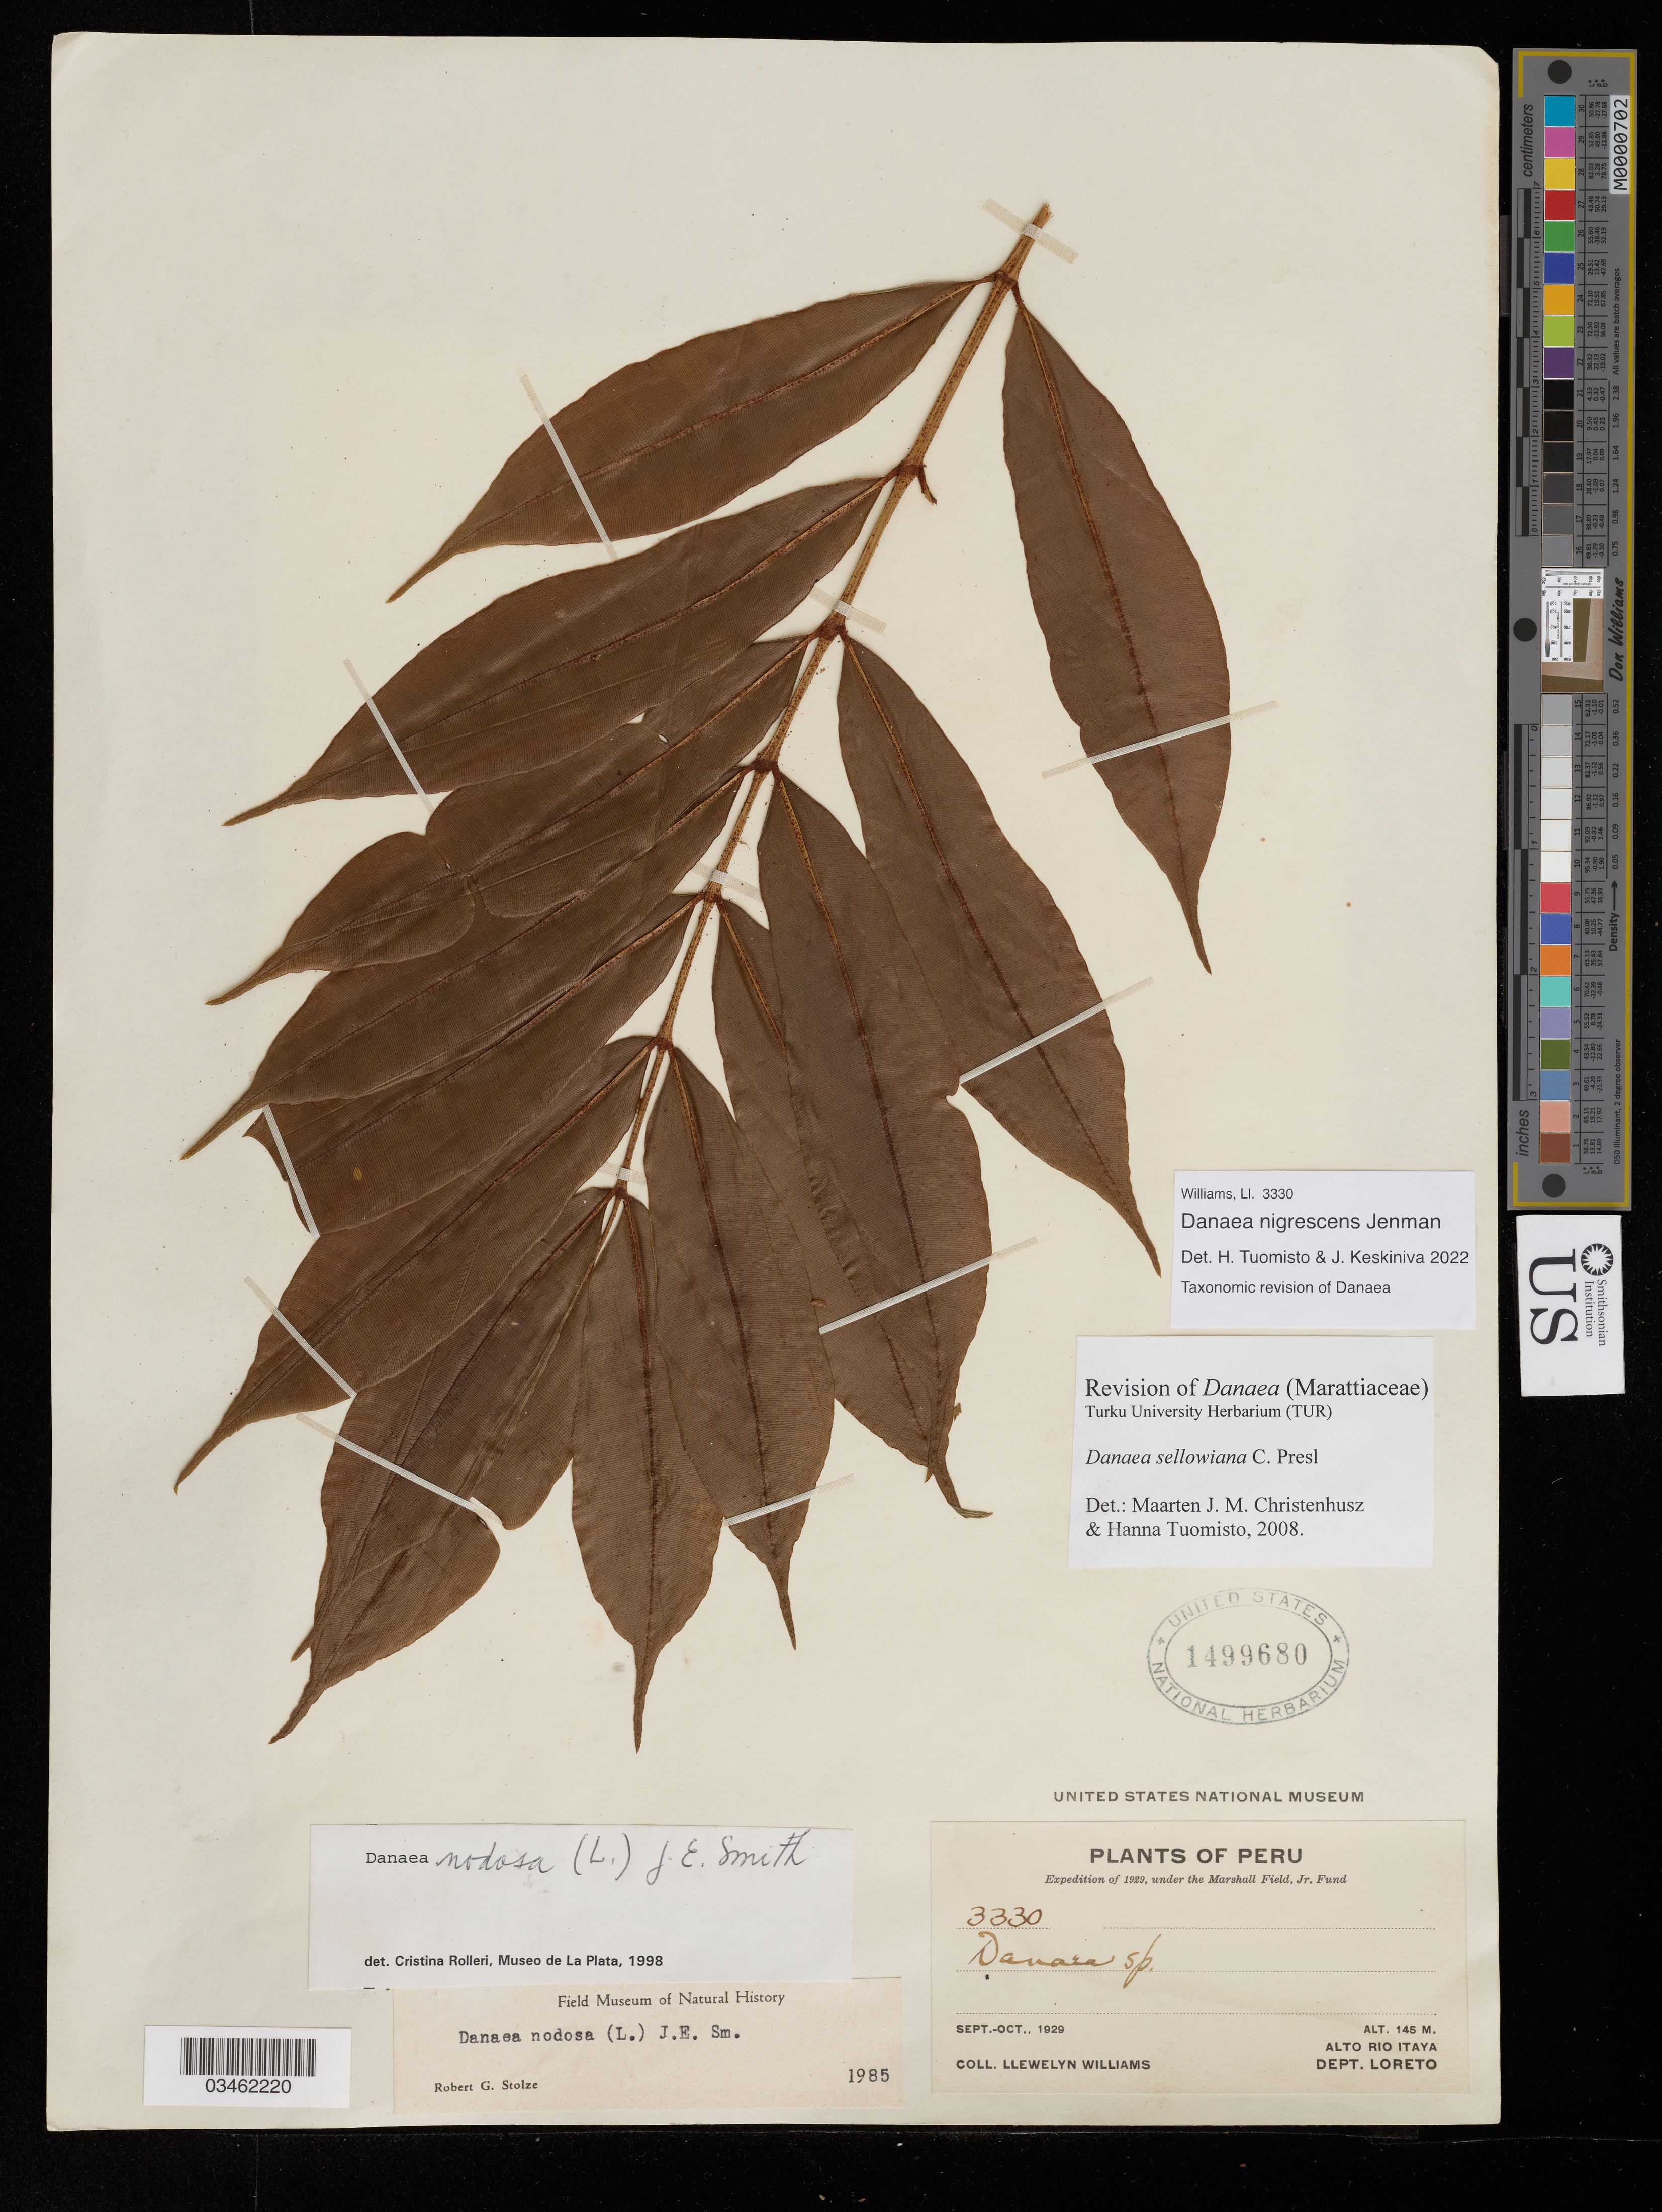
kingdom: Plantae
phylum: Tracheophyta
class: Polypodiopsida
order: Marattiales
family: Marattiaceae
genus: Danaea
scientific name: Danaea nigrescens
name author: Jenman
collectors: Ll. Williams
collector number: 3330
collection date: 1929-09/1929-10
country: Peru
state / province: Loreto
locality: Expedition of 1929. Alto Rio Itaya. Dept. Loreto.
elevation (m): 145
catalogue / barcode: US 1499680